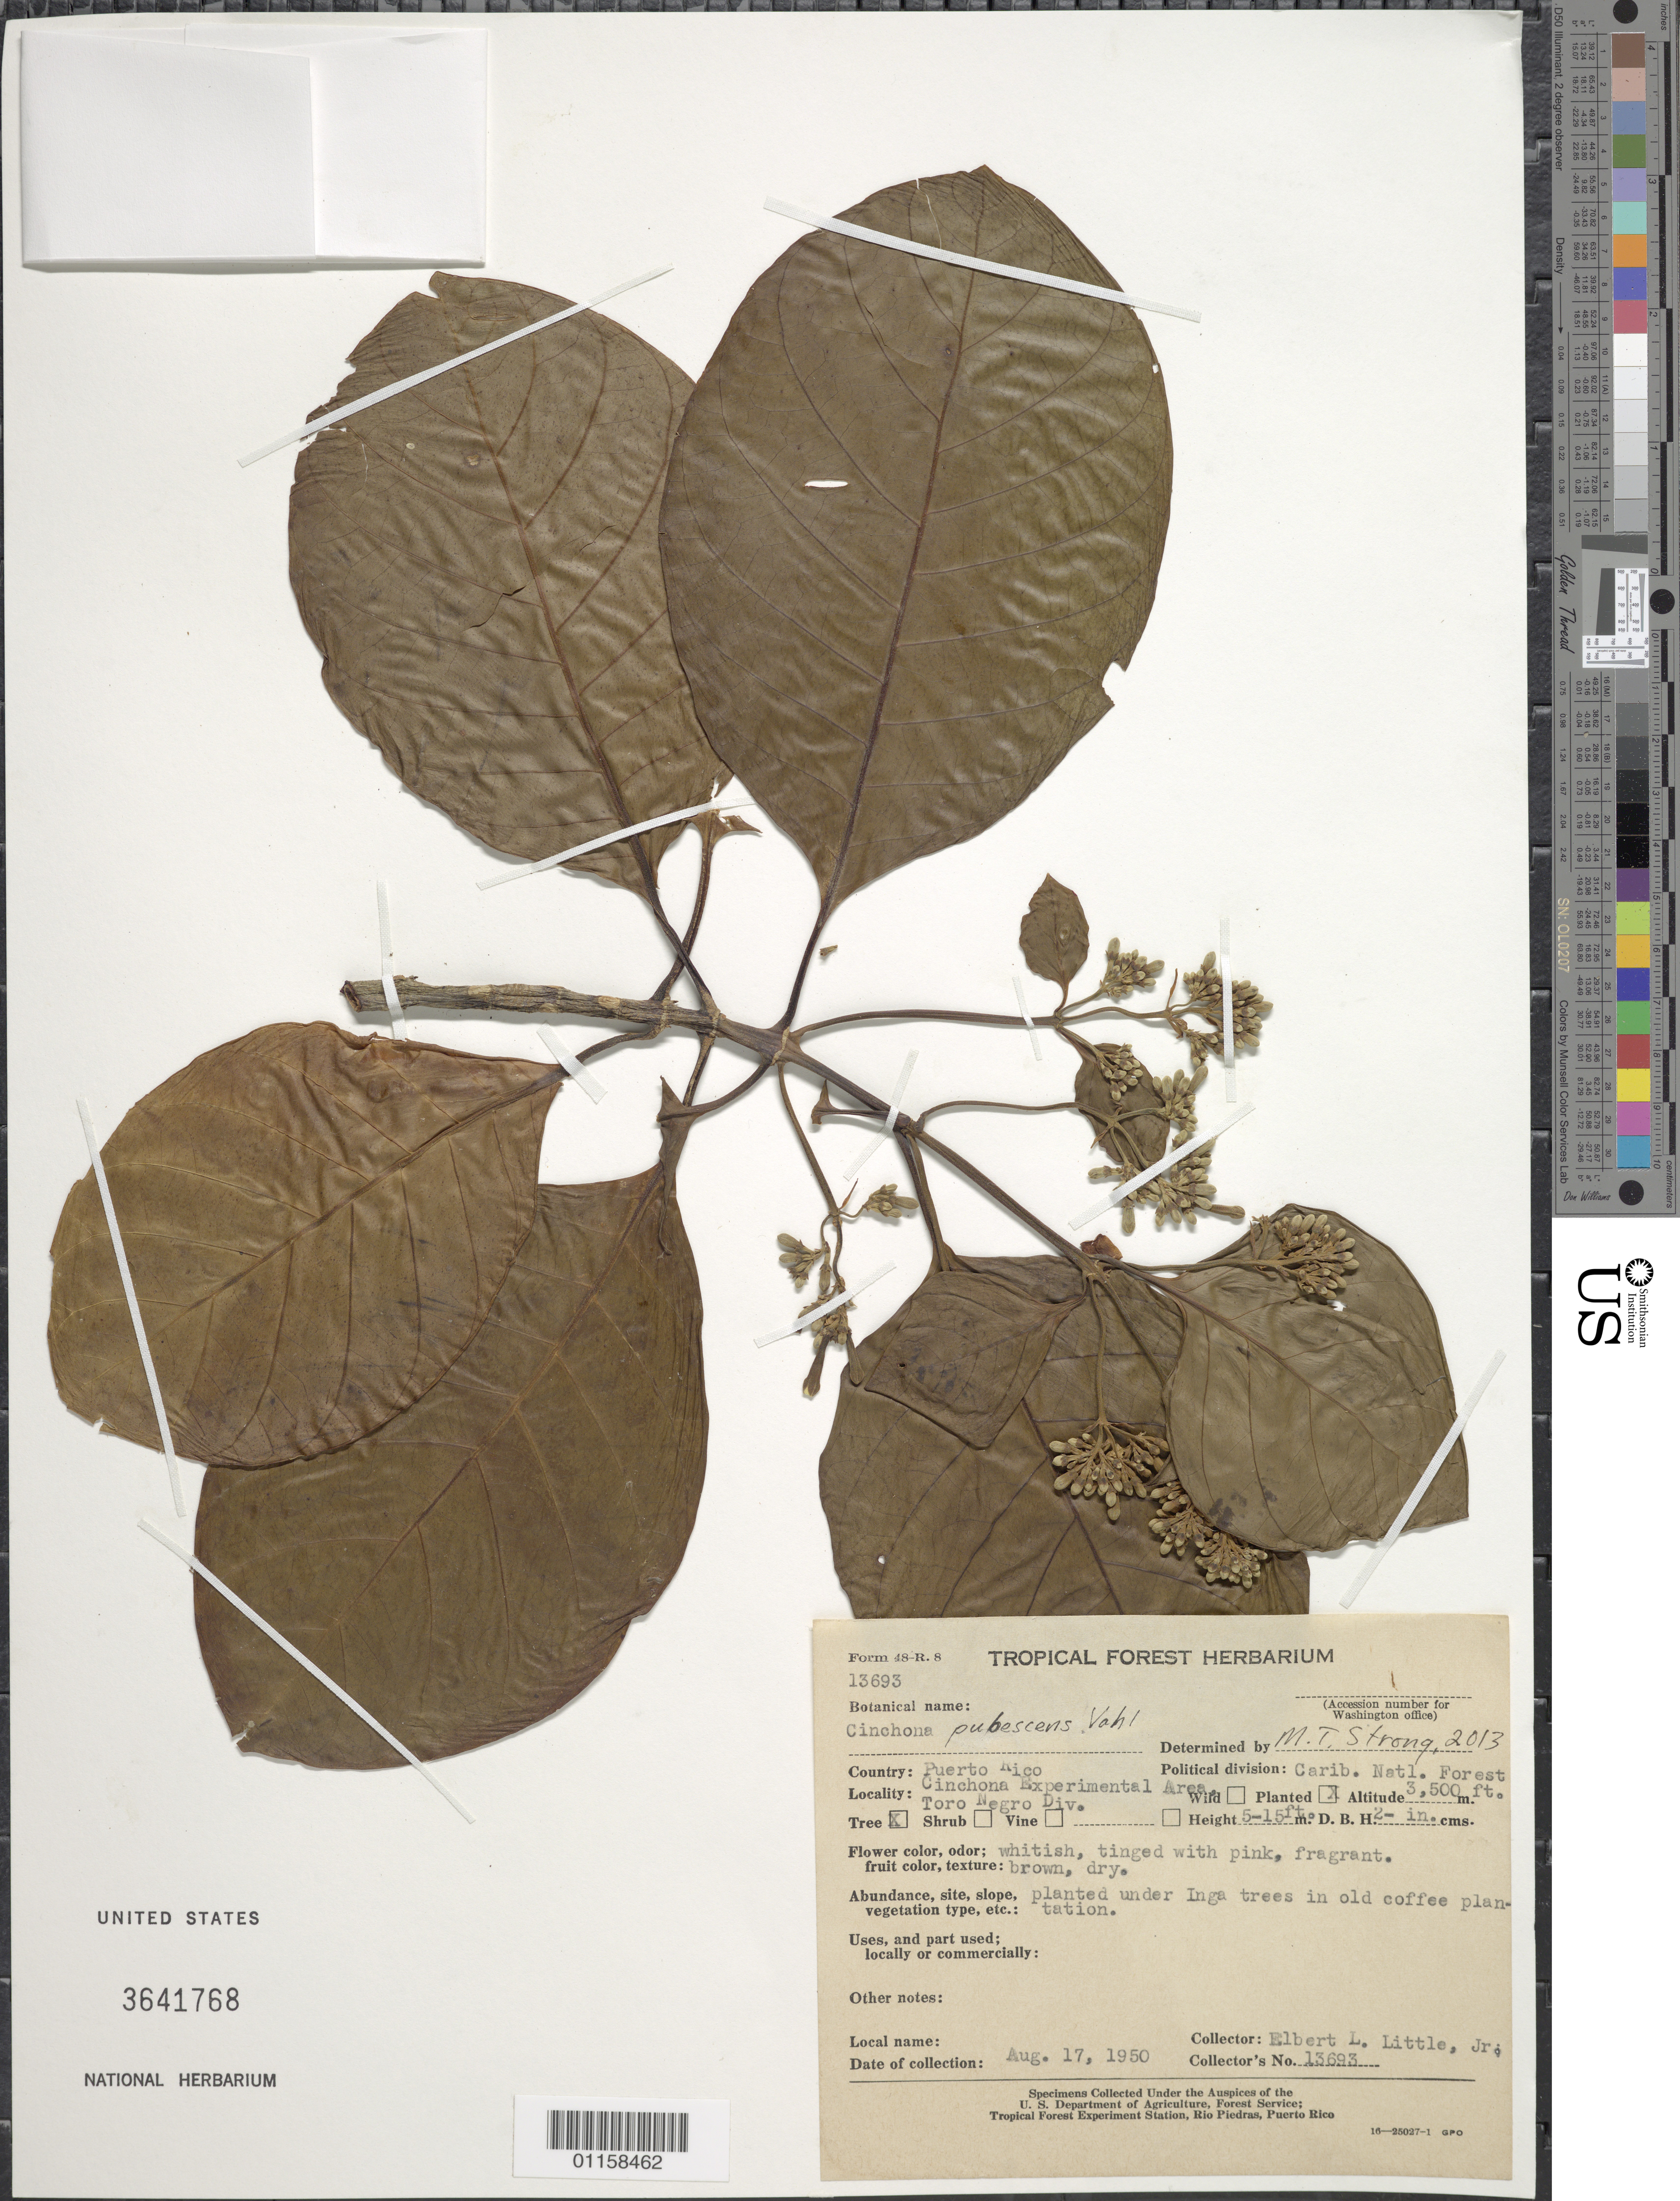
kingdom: Plantae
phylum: Tracheophyta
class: Magnoliopsida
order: Gentianales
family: Rubiaceae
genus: Cinchona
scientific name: Cinchona pubescens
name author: Vahl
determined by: Strong, M. T., (US), Smithsonian Institution - National Museum of Natural History (UNITED STATES)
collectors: E. L. Little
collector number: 13693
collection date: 1950-08-17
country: Puerto Rico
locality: Carib. Natl. Forest, Cinchona Experimental Area, Toro Negro Division.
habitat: Planted under Inga trees in old coffee plantation.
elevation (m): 1067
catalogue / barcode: US 3641768